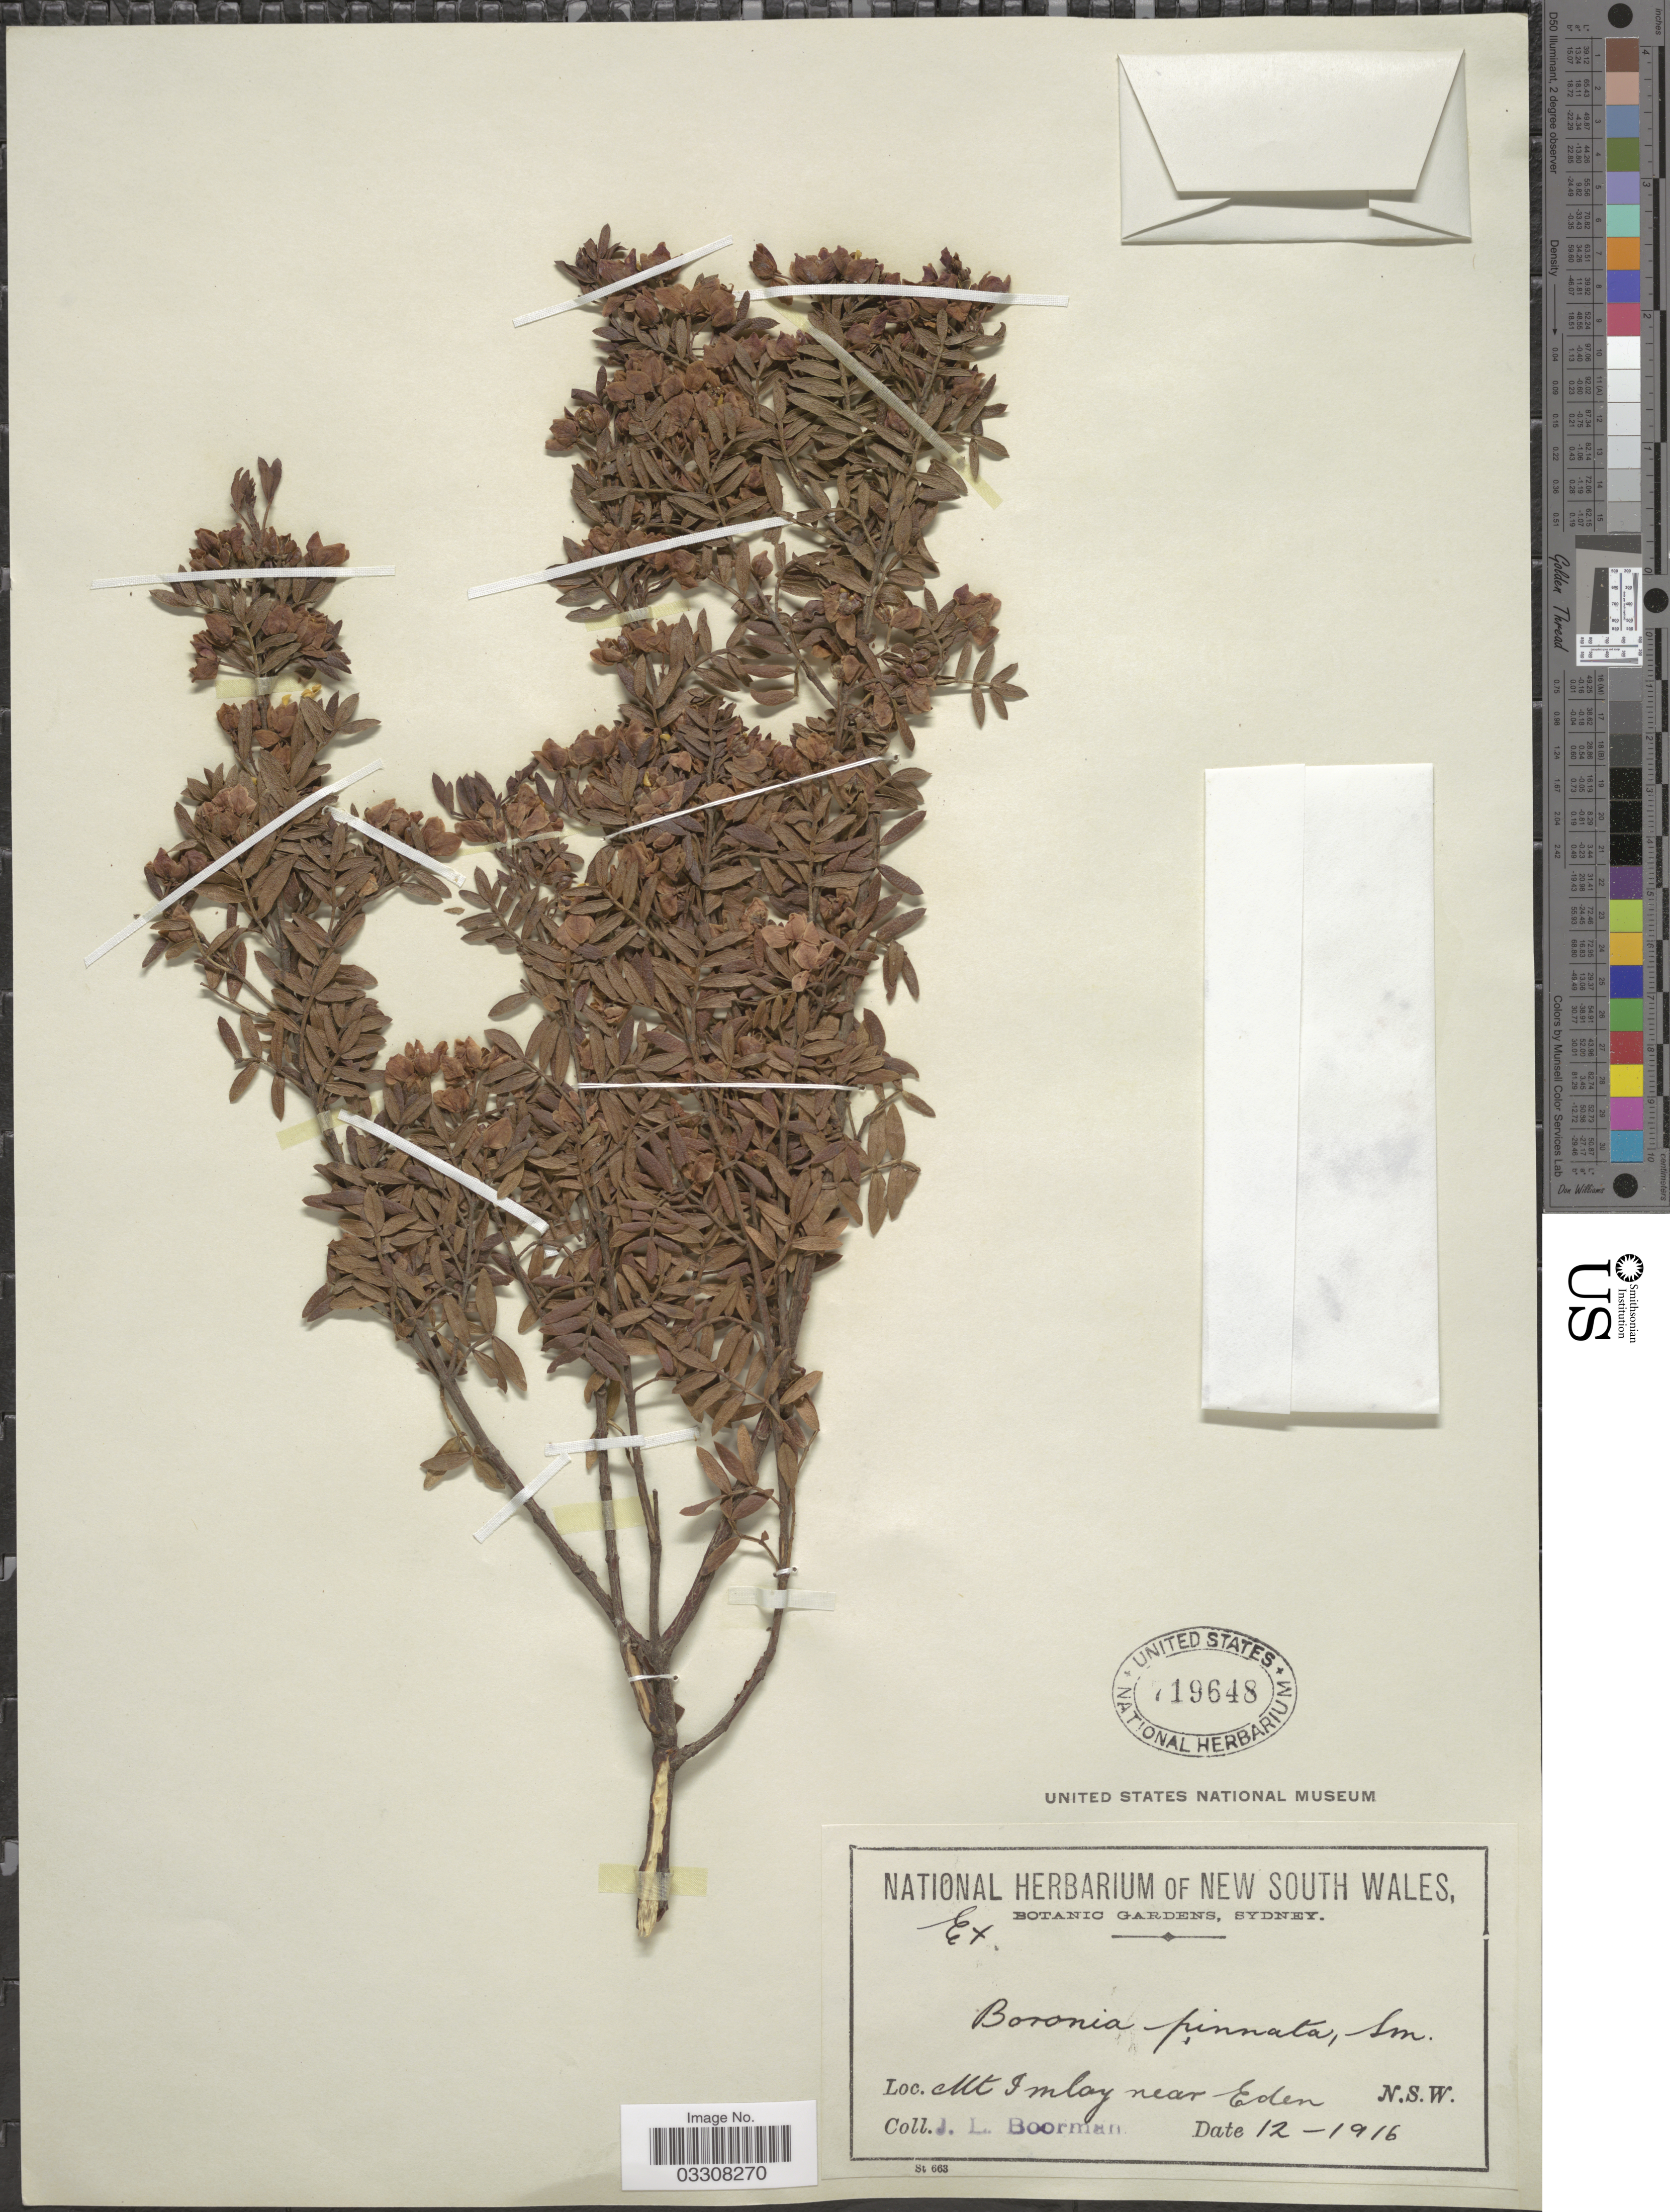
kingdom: Plantae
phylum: Tracheophyta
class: Magnoliopsida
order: Sapindales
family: Rutaceae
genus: Boronia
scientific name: Boronia pinnata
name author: Sm.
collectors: J. Boorman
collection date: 1916-12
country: Australia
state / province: New South Wales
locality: Mt. Imlay near Eden.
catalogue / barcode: US 719648